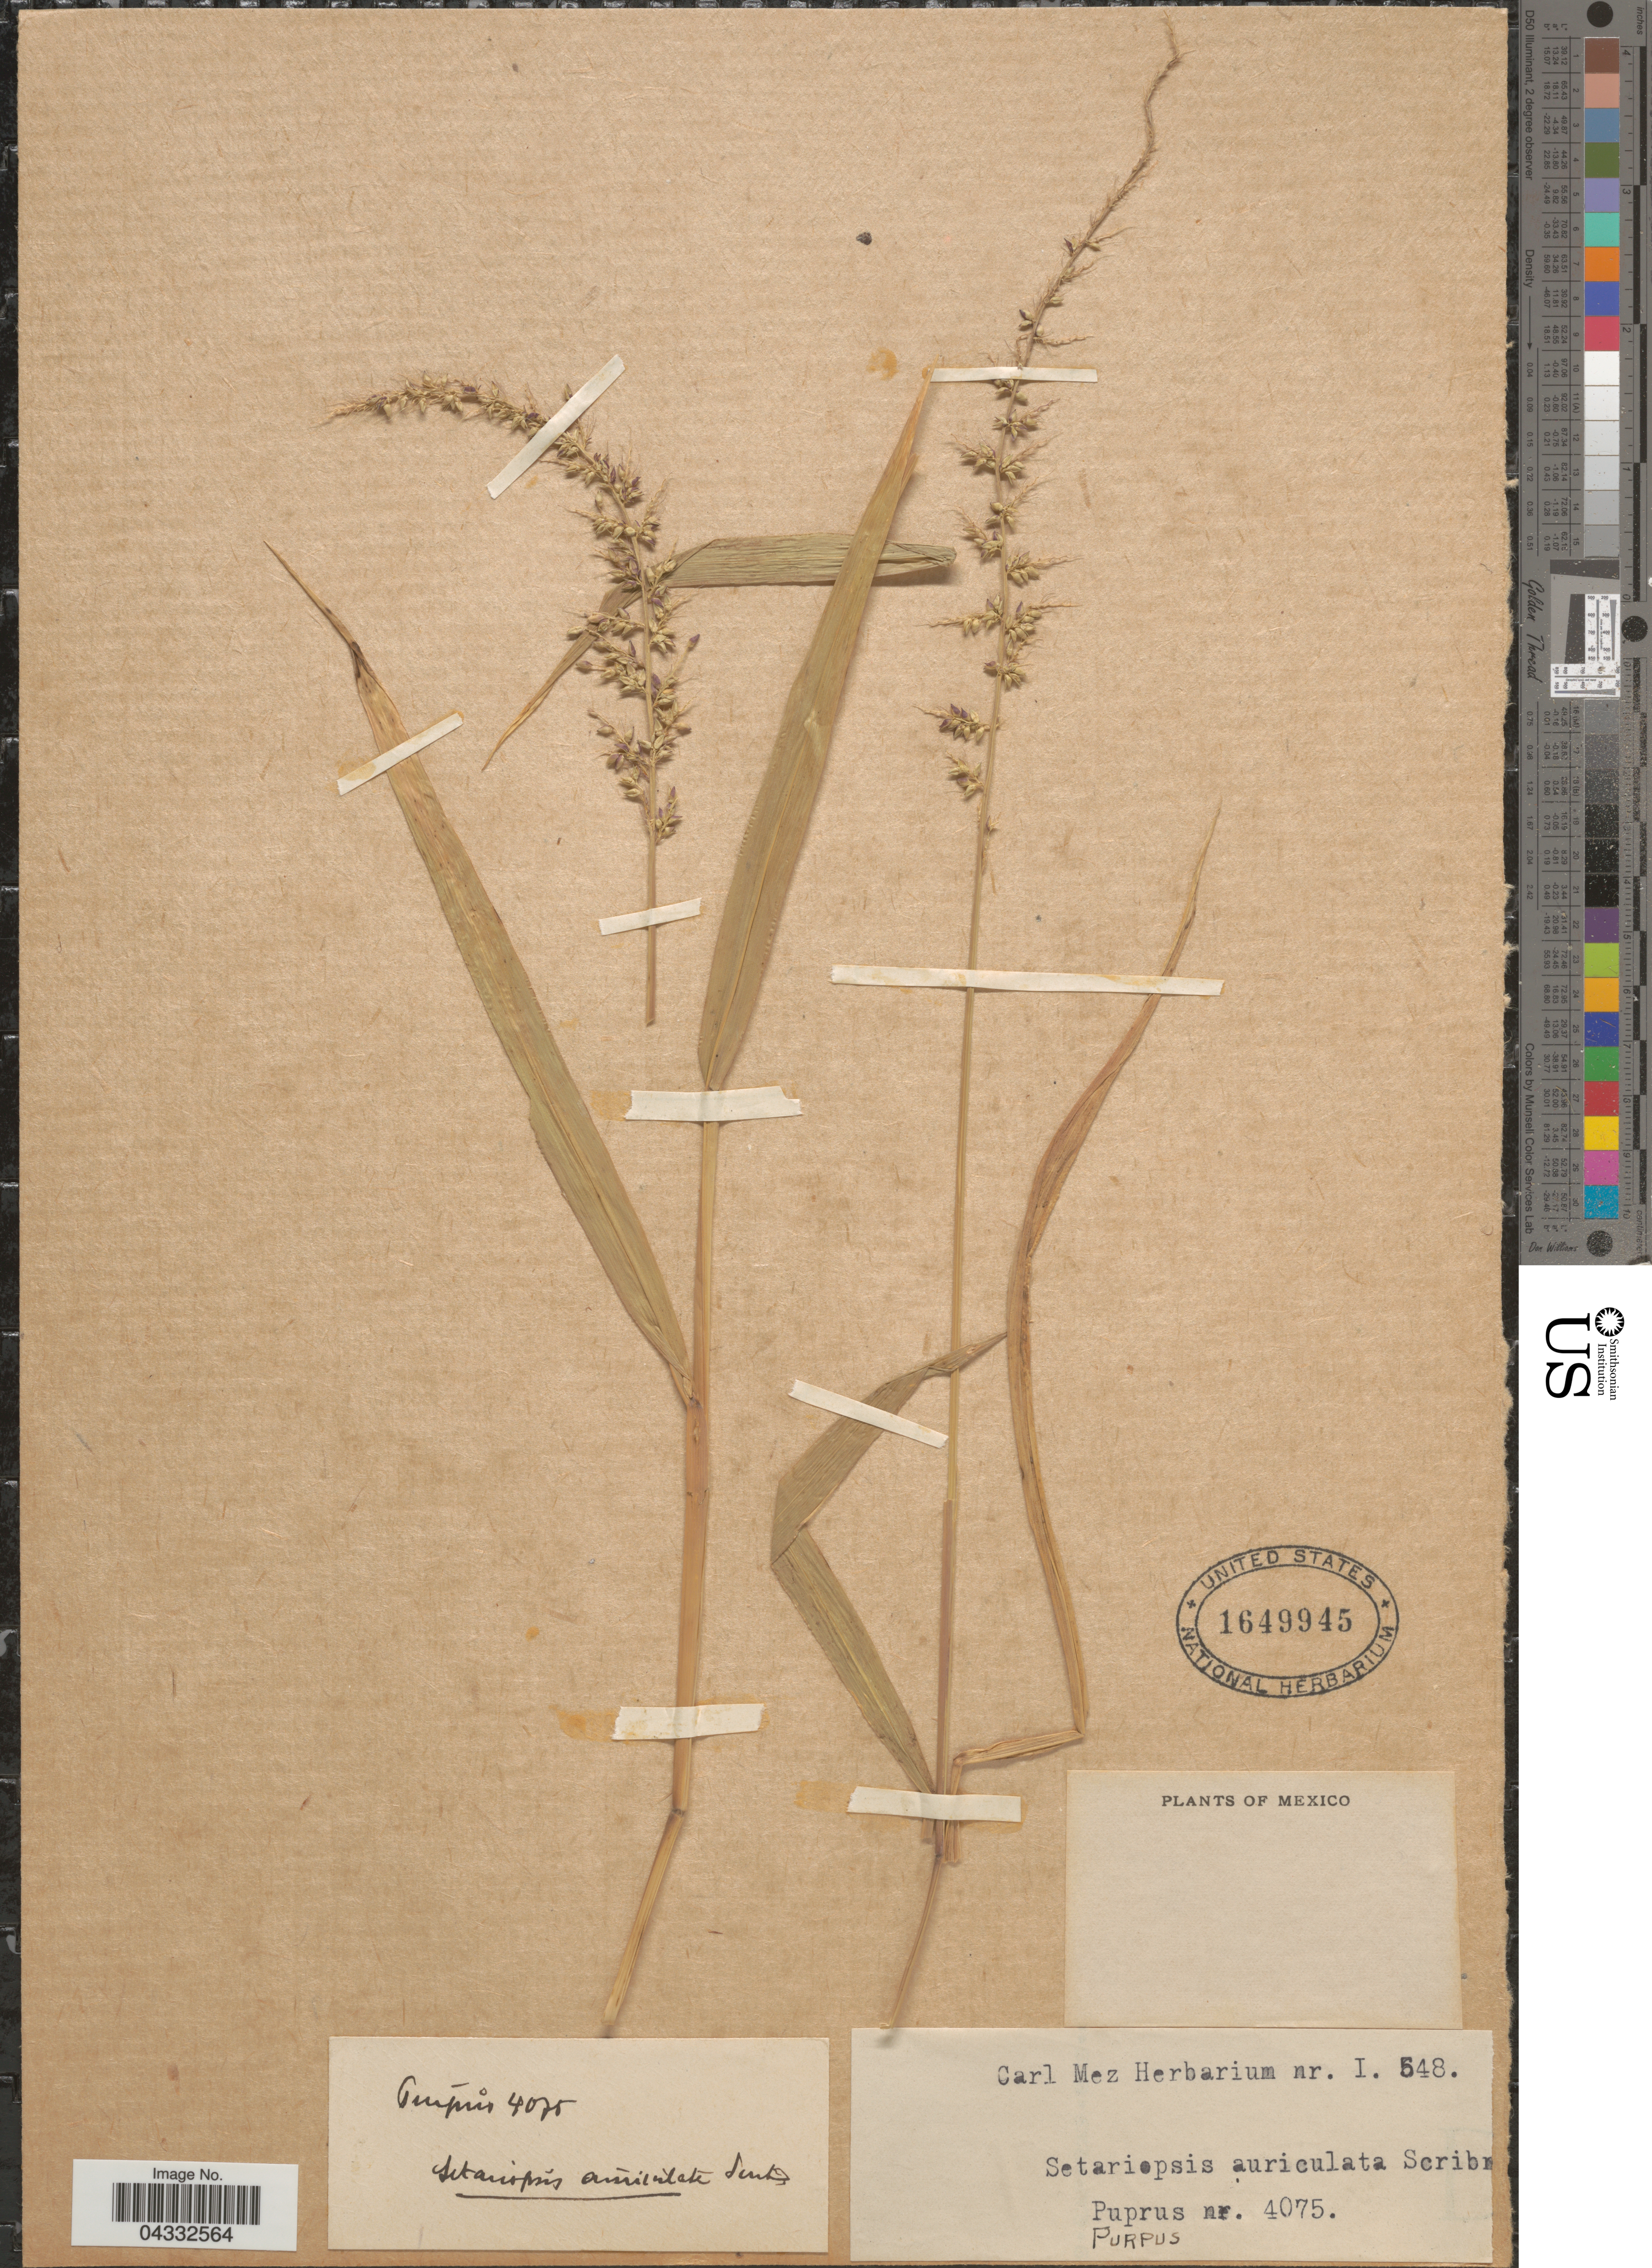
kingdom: Plantae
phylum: Tracheophyta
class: Liliopsida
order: Poales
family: Poaceae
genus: Setariopsis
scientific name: Setariopsis auriculata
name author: (E. Fourn.) Scribn.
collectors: -- Purpus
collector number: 4075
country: Mexico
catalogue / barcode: US 1649945